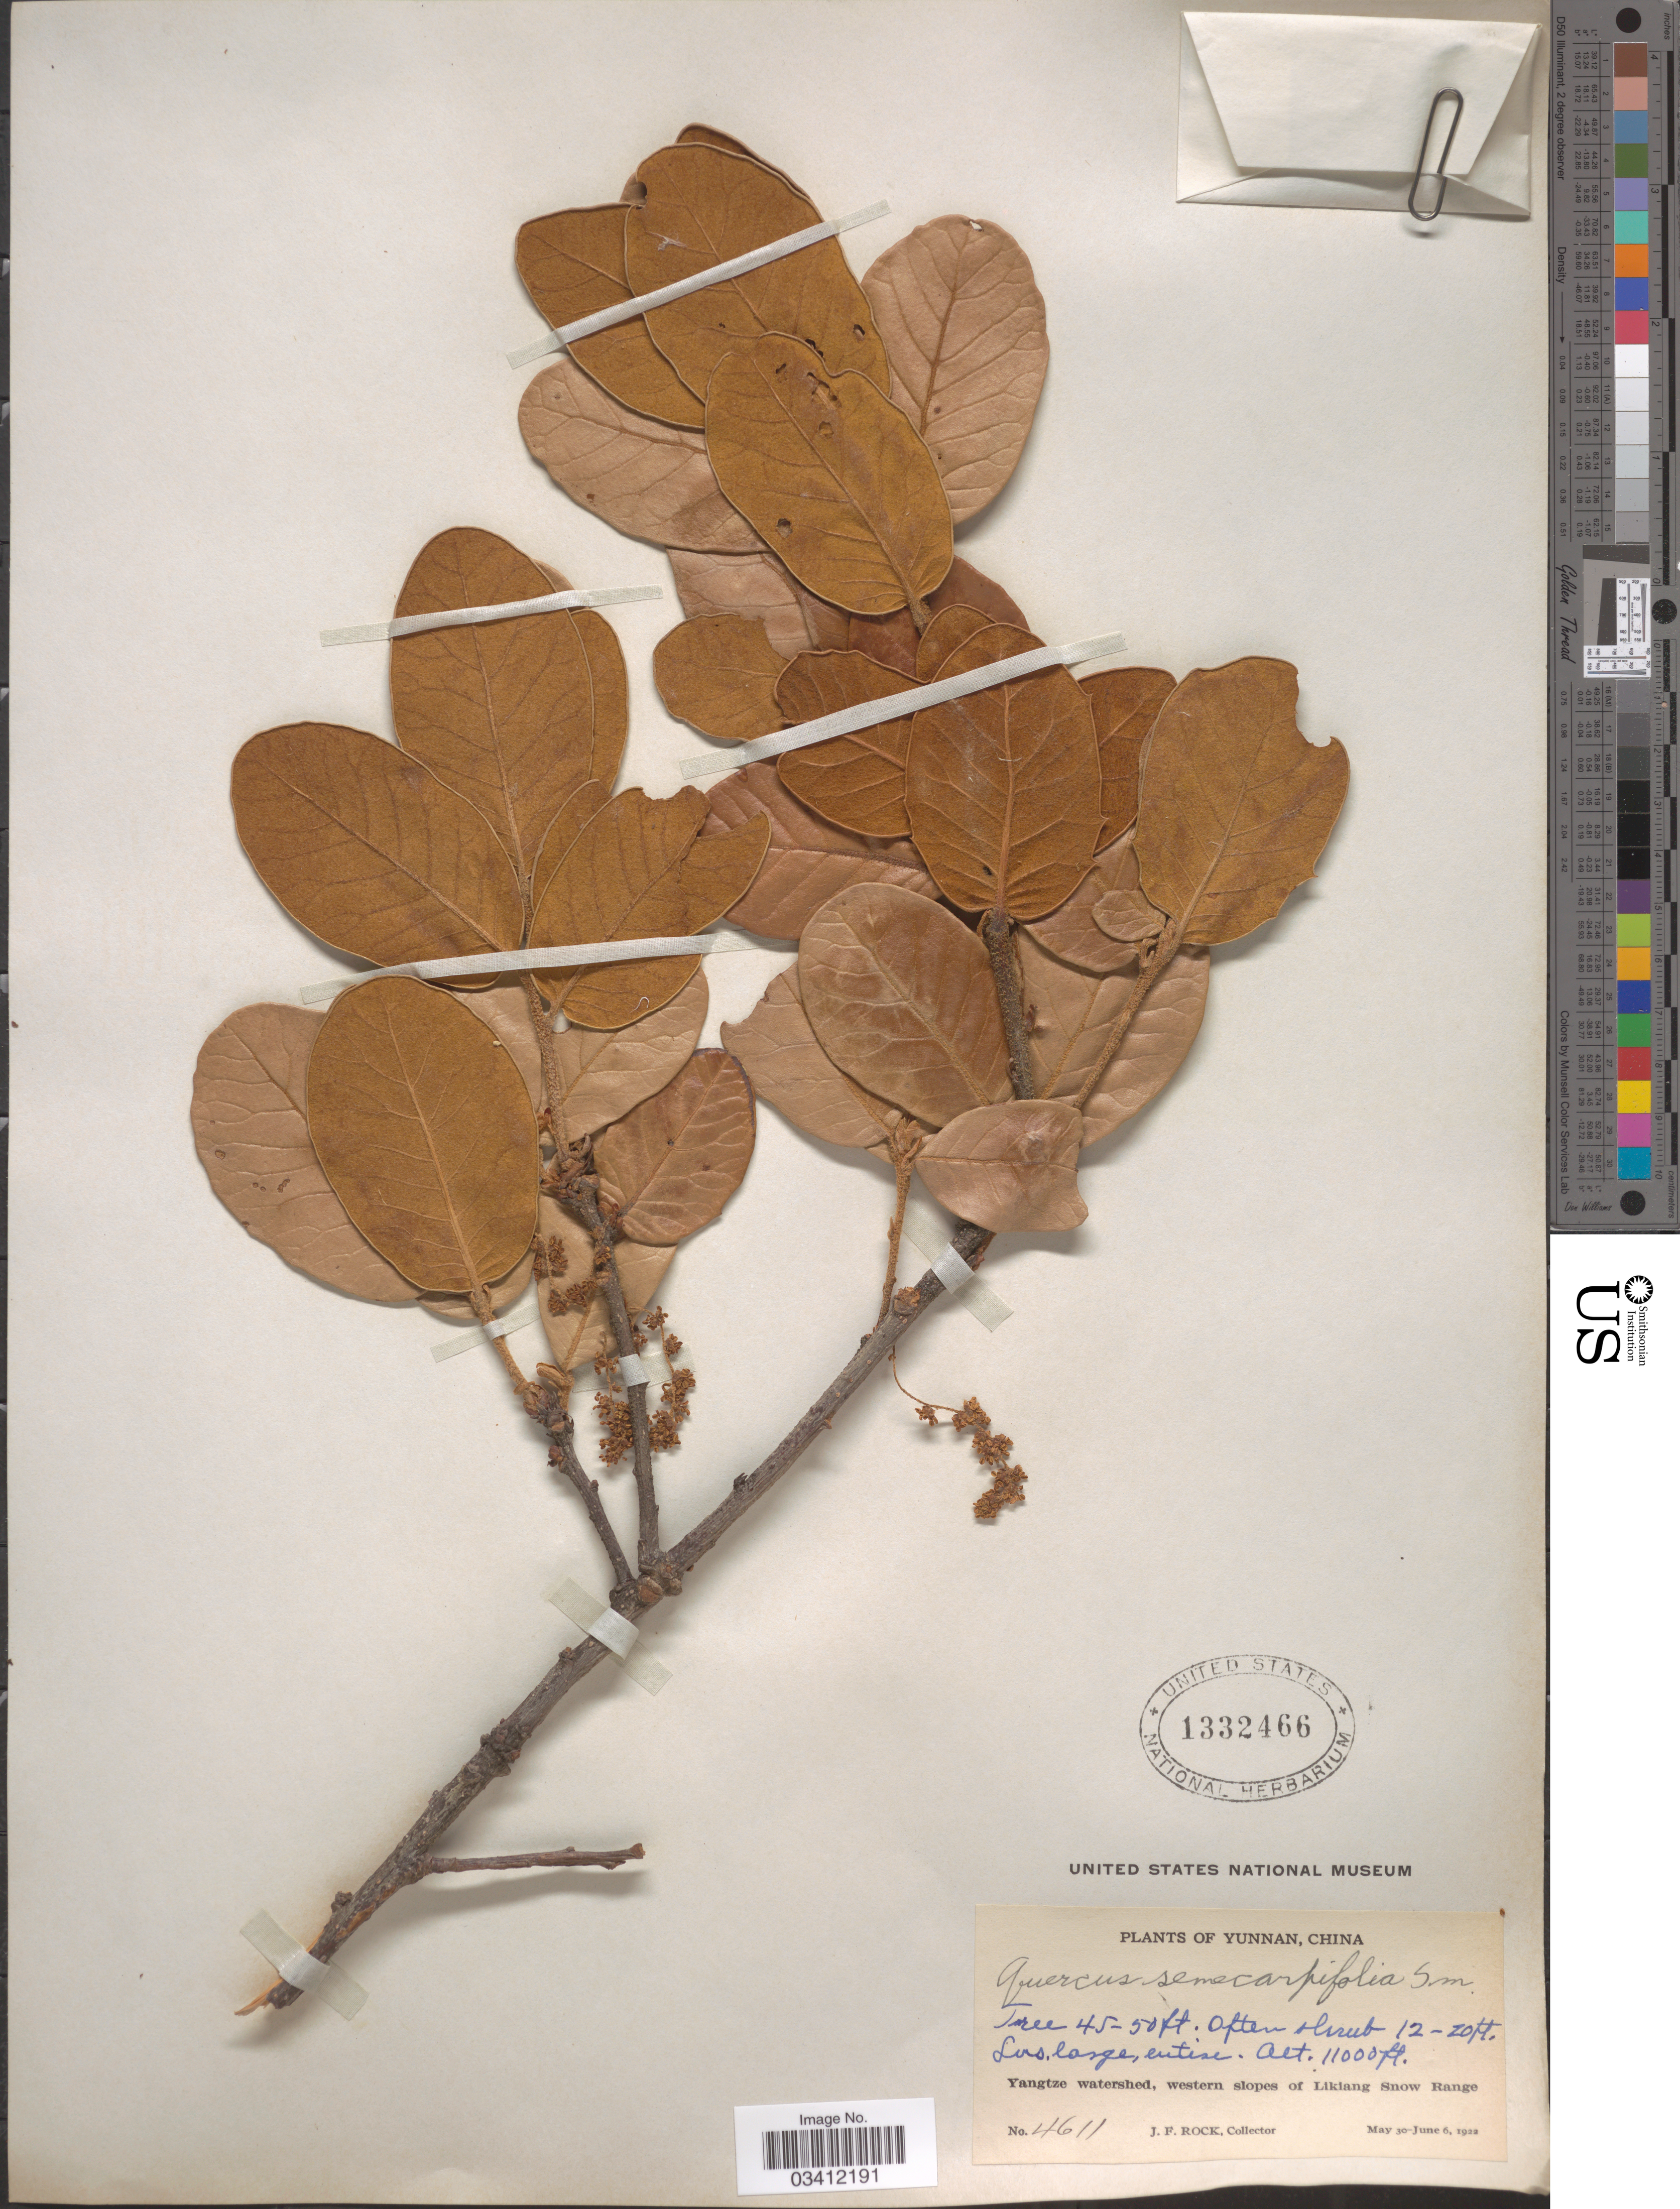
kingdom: Plantae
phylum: Tracheophyta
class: Magnoliopsida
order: Fagales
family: Fagaceae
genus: Quercus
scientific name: Quercus semecarpifolia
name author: Sm.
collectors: J. Rock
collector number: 4611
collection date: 1922-05-30/1922-06-06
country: China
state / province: Yunnan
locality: Yangtze watershed, western slopes of Likiang Snow Range.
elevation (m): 3353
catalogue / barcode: US 1332466